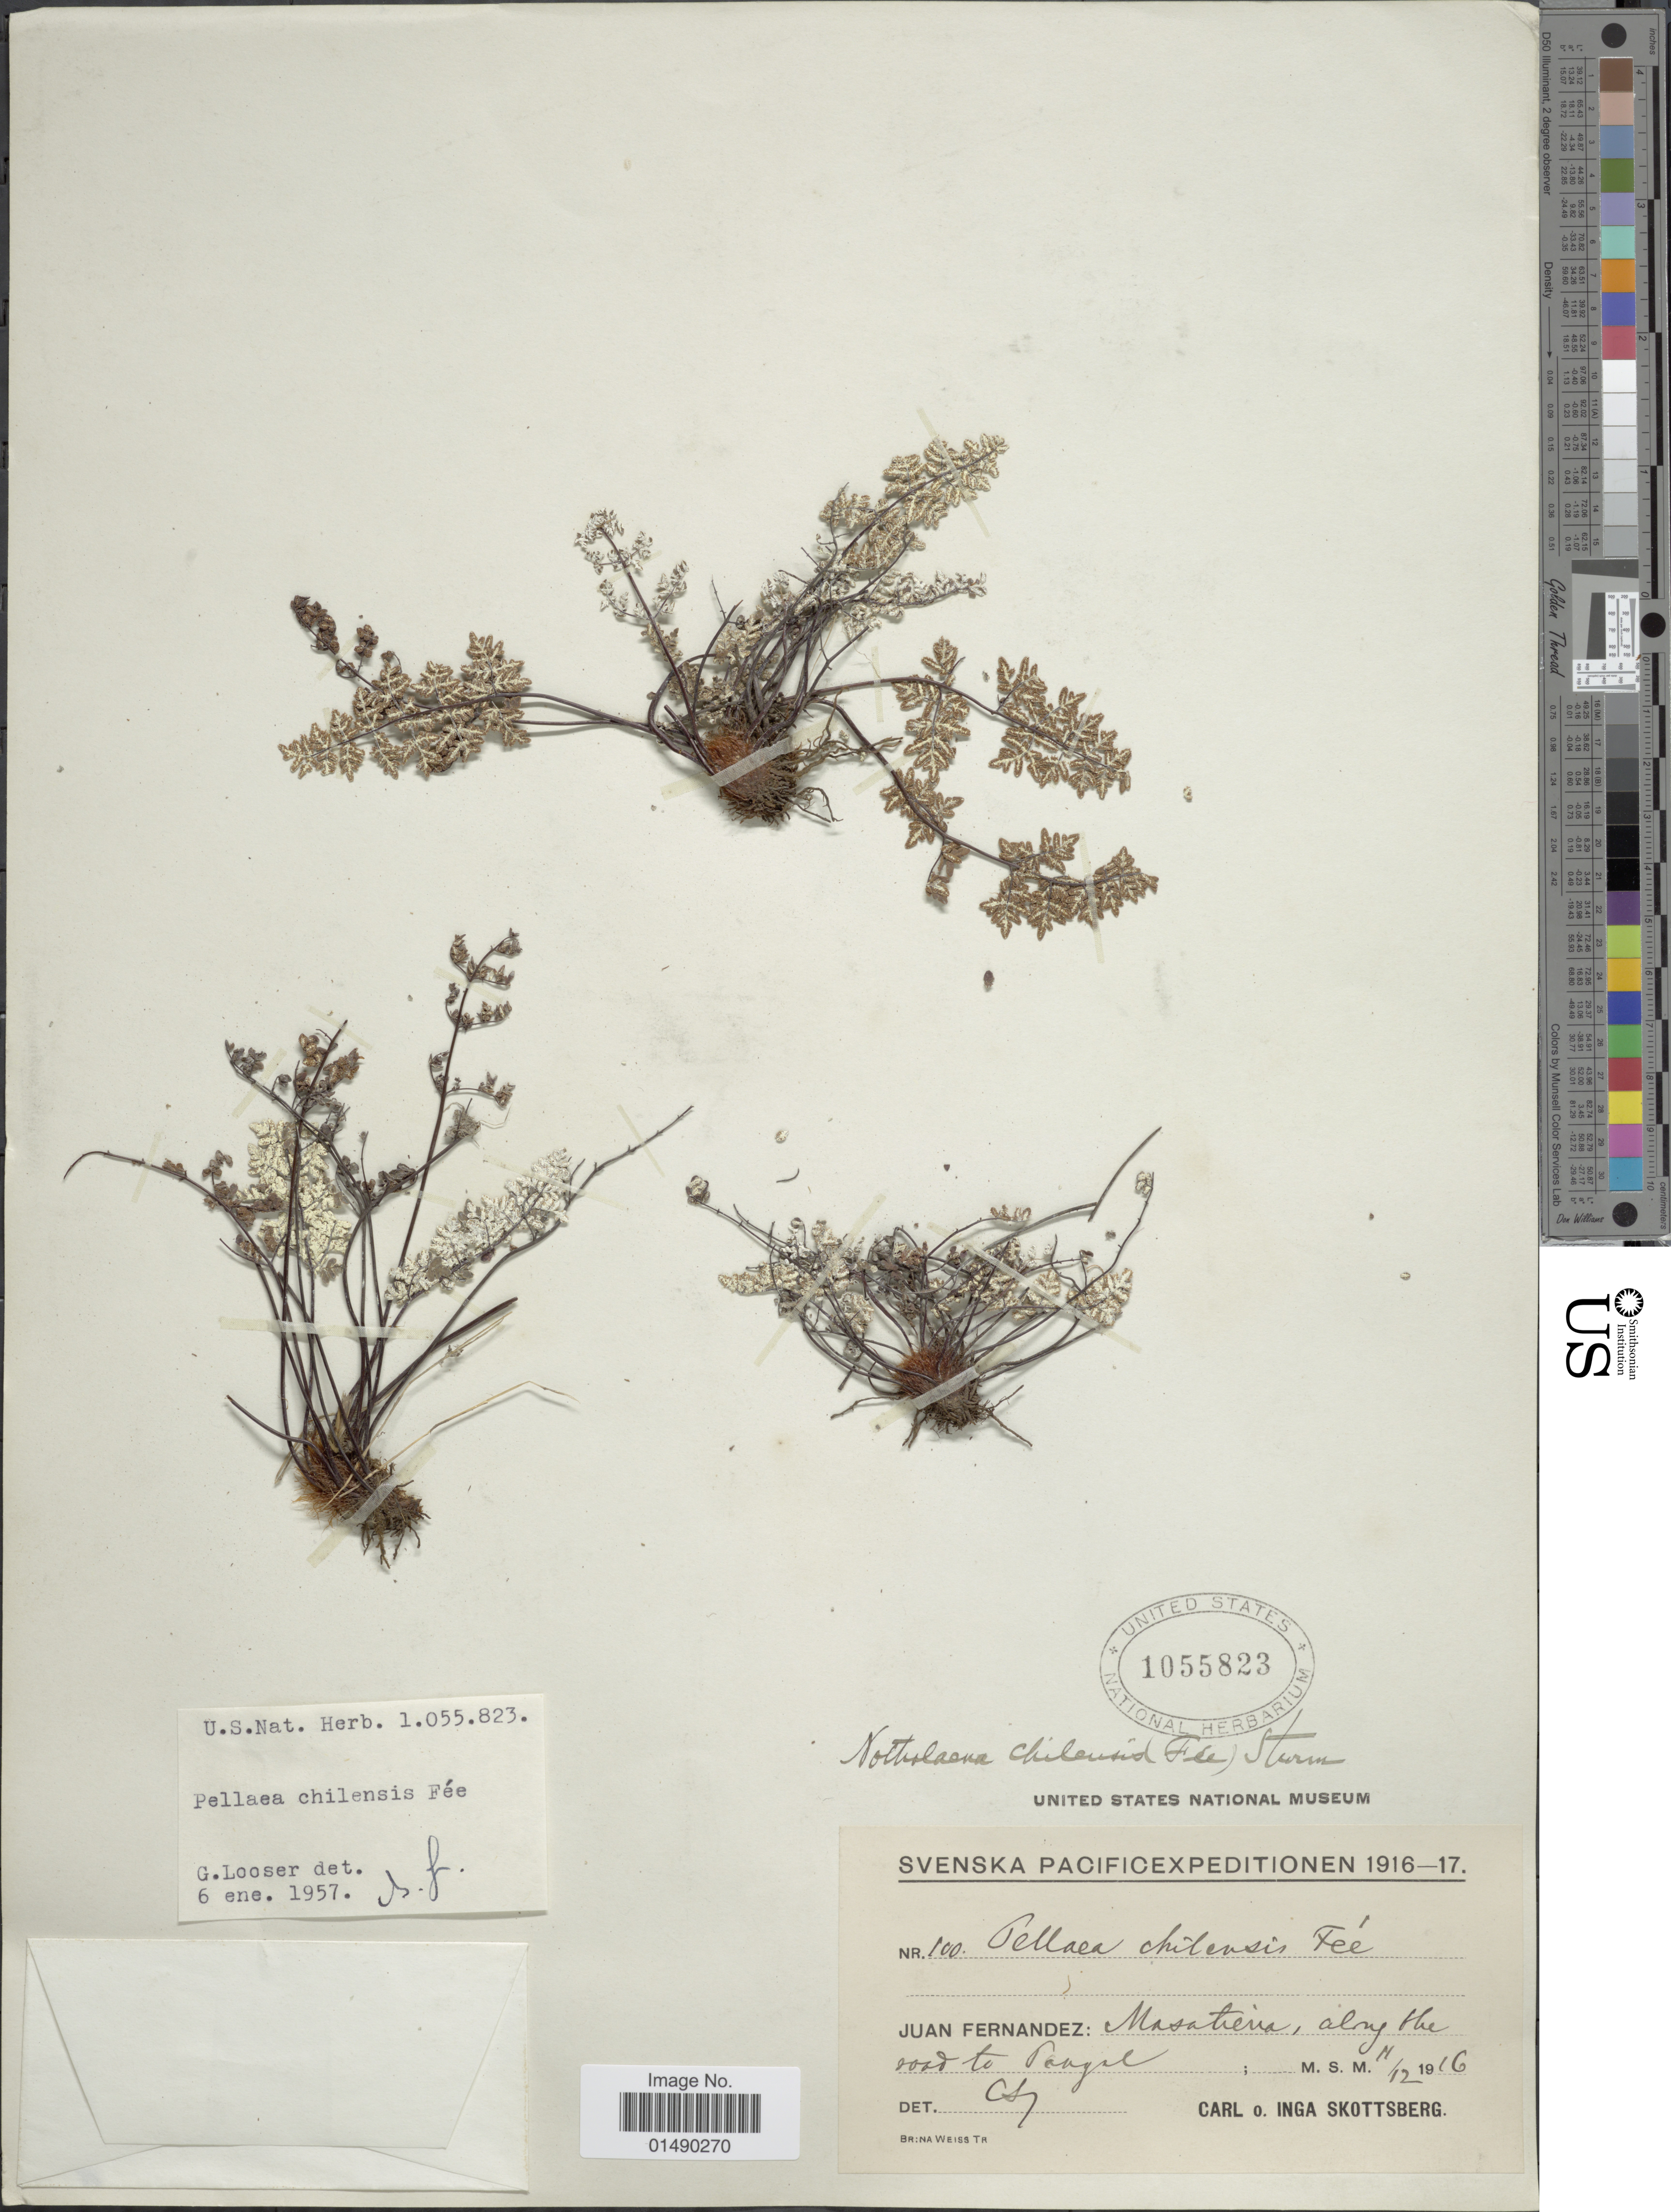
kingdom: Plantae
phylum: Tracheophyta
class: Polypodiopsida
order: Polypodiales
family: Pteridaceae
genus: Argyrochosma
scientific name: Argyrochosma chilensis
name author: (Fée & J. Rémy) Windham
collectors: C. Skottsberg & I. Skottsberg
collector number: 100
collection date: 1916-12-11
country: Chile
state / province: Valparaíso (V)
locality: Juan Fernandez: Masatierra, along the road to Pangal.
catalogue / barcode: US 1055823